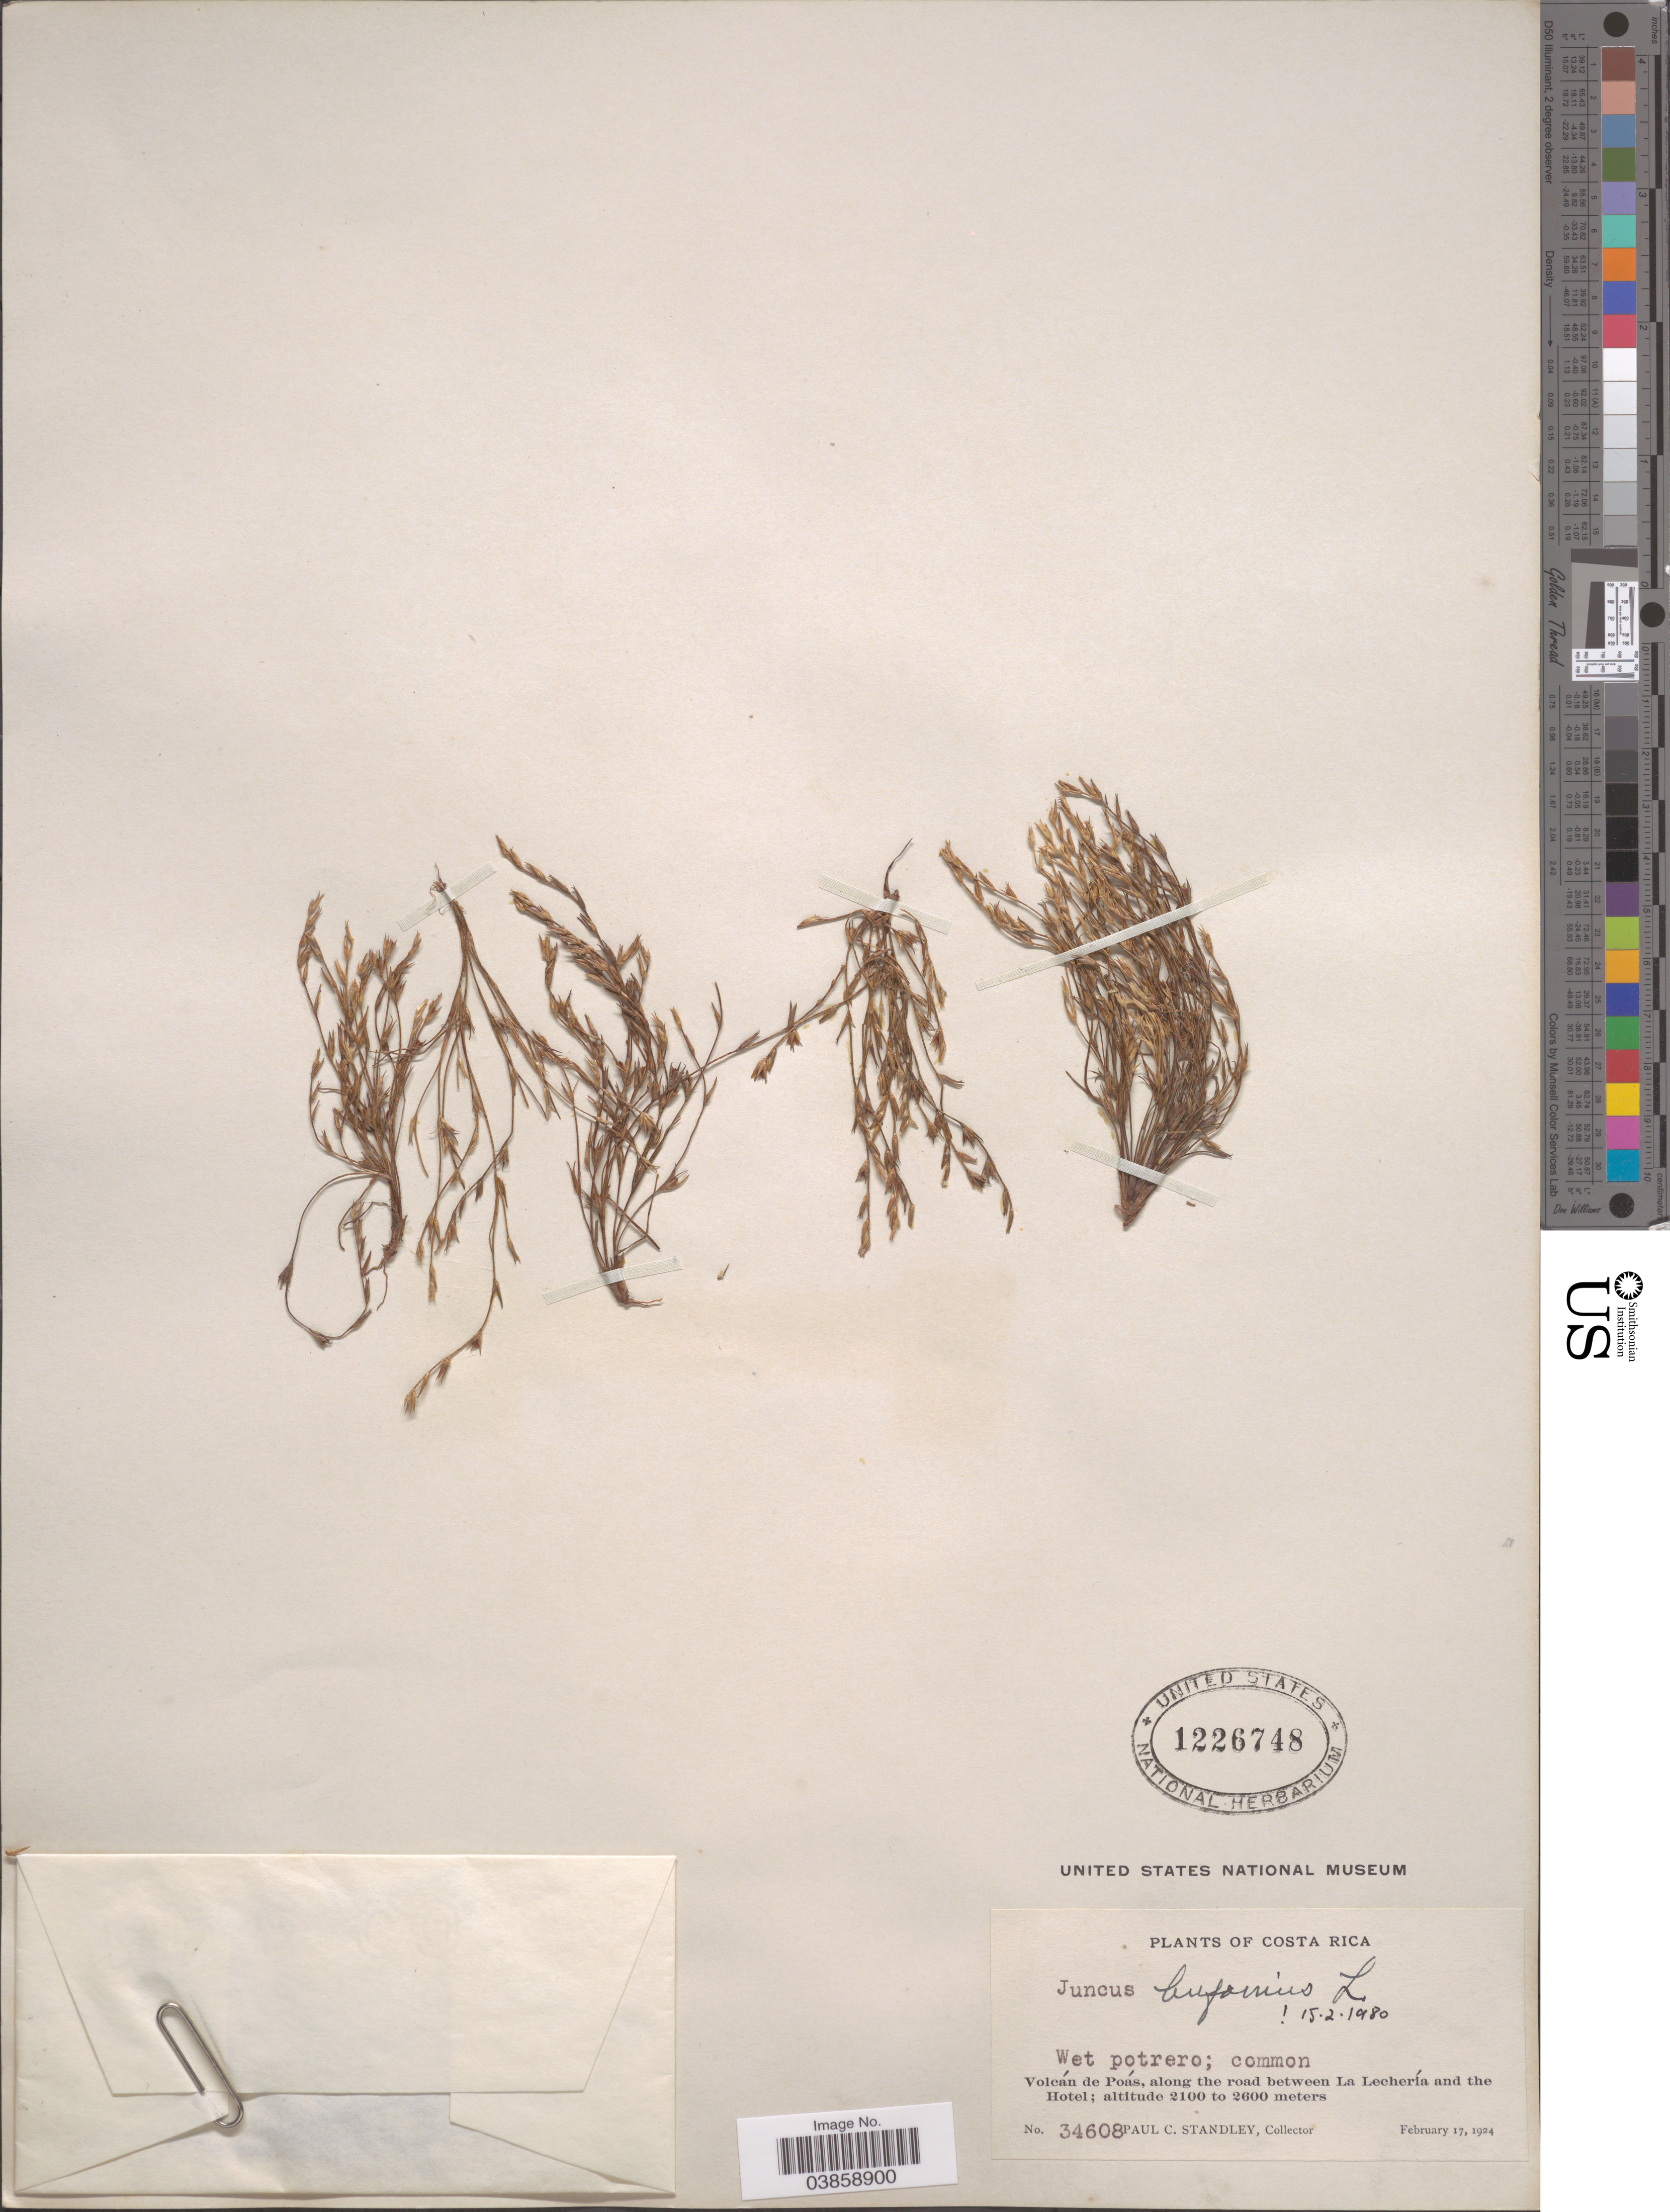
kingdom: Plantae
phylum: Tracheophyta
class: Liliopsida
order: Poales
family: Juncaceae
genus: Juncus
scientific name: Juncus bufonius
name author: L.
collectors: P. C. Standley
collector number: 34608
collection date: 1924-02-17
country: Costa Rica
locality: Wet potrero. Volcán de Poás, along the roadd between La Lechería and the Hotel.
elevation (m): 2100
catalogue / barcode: US 1226748